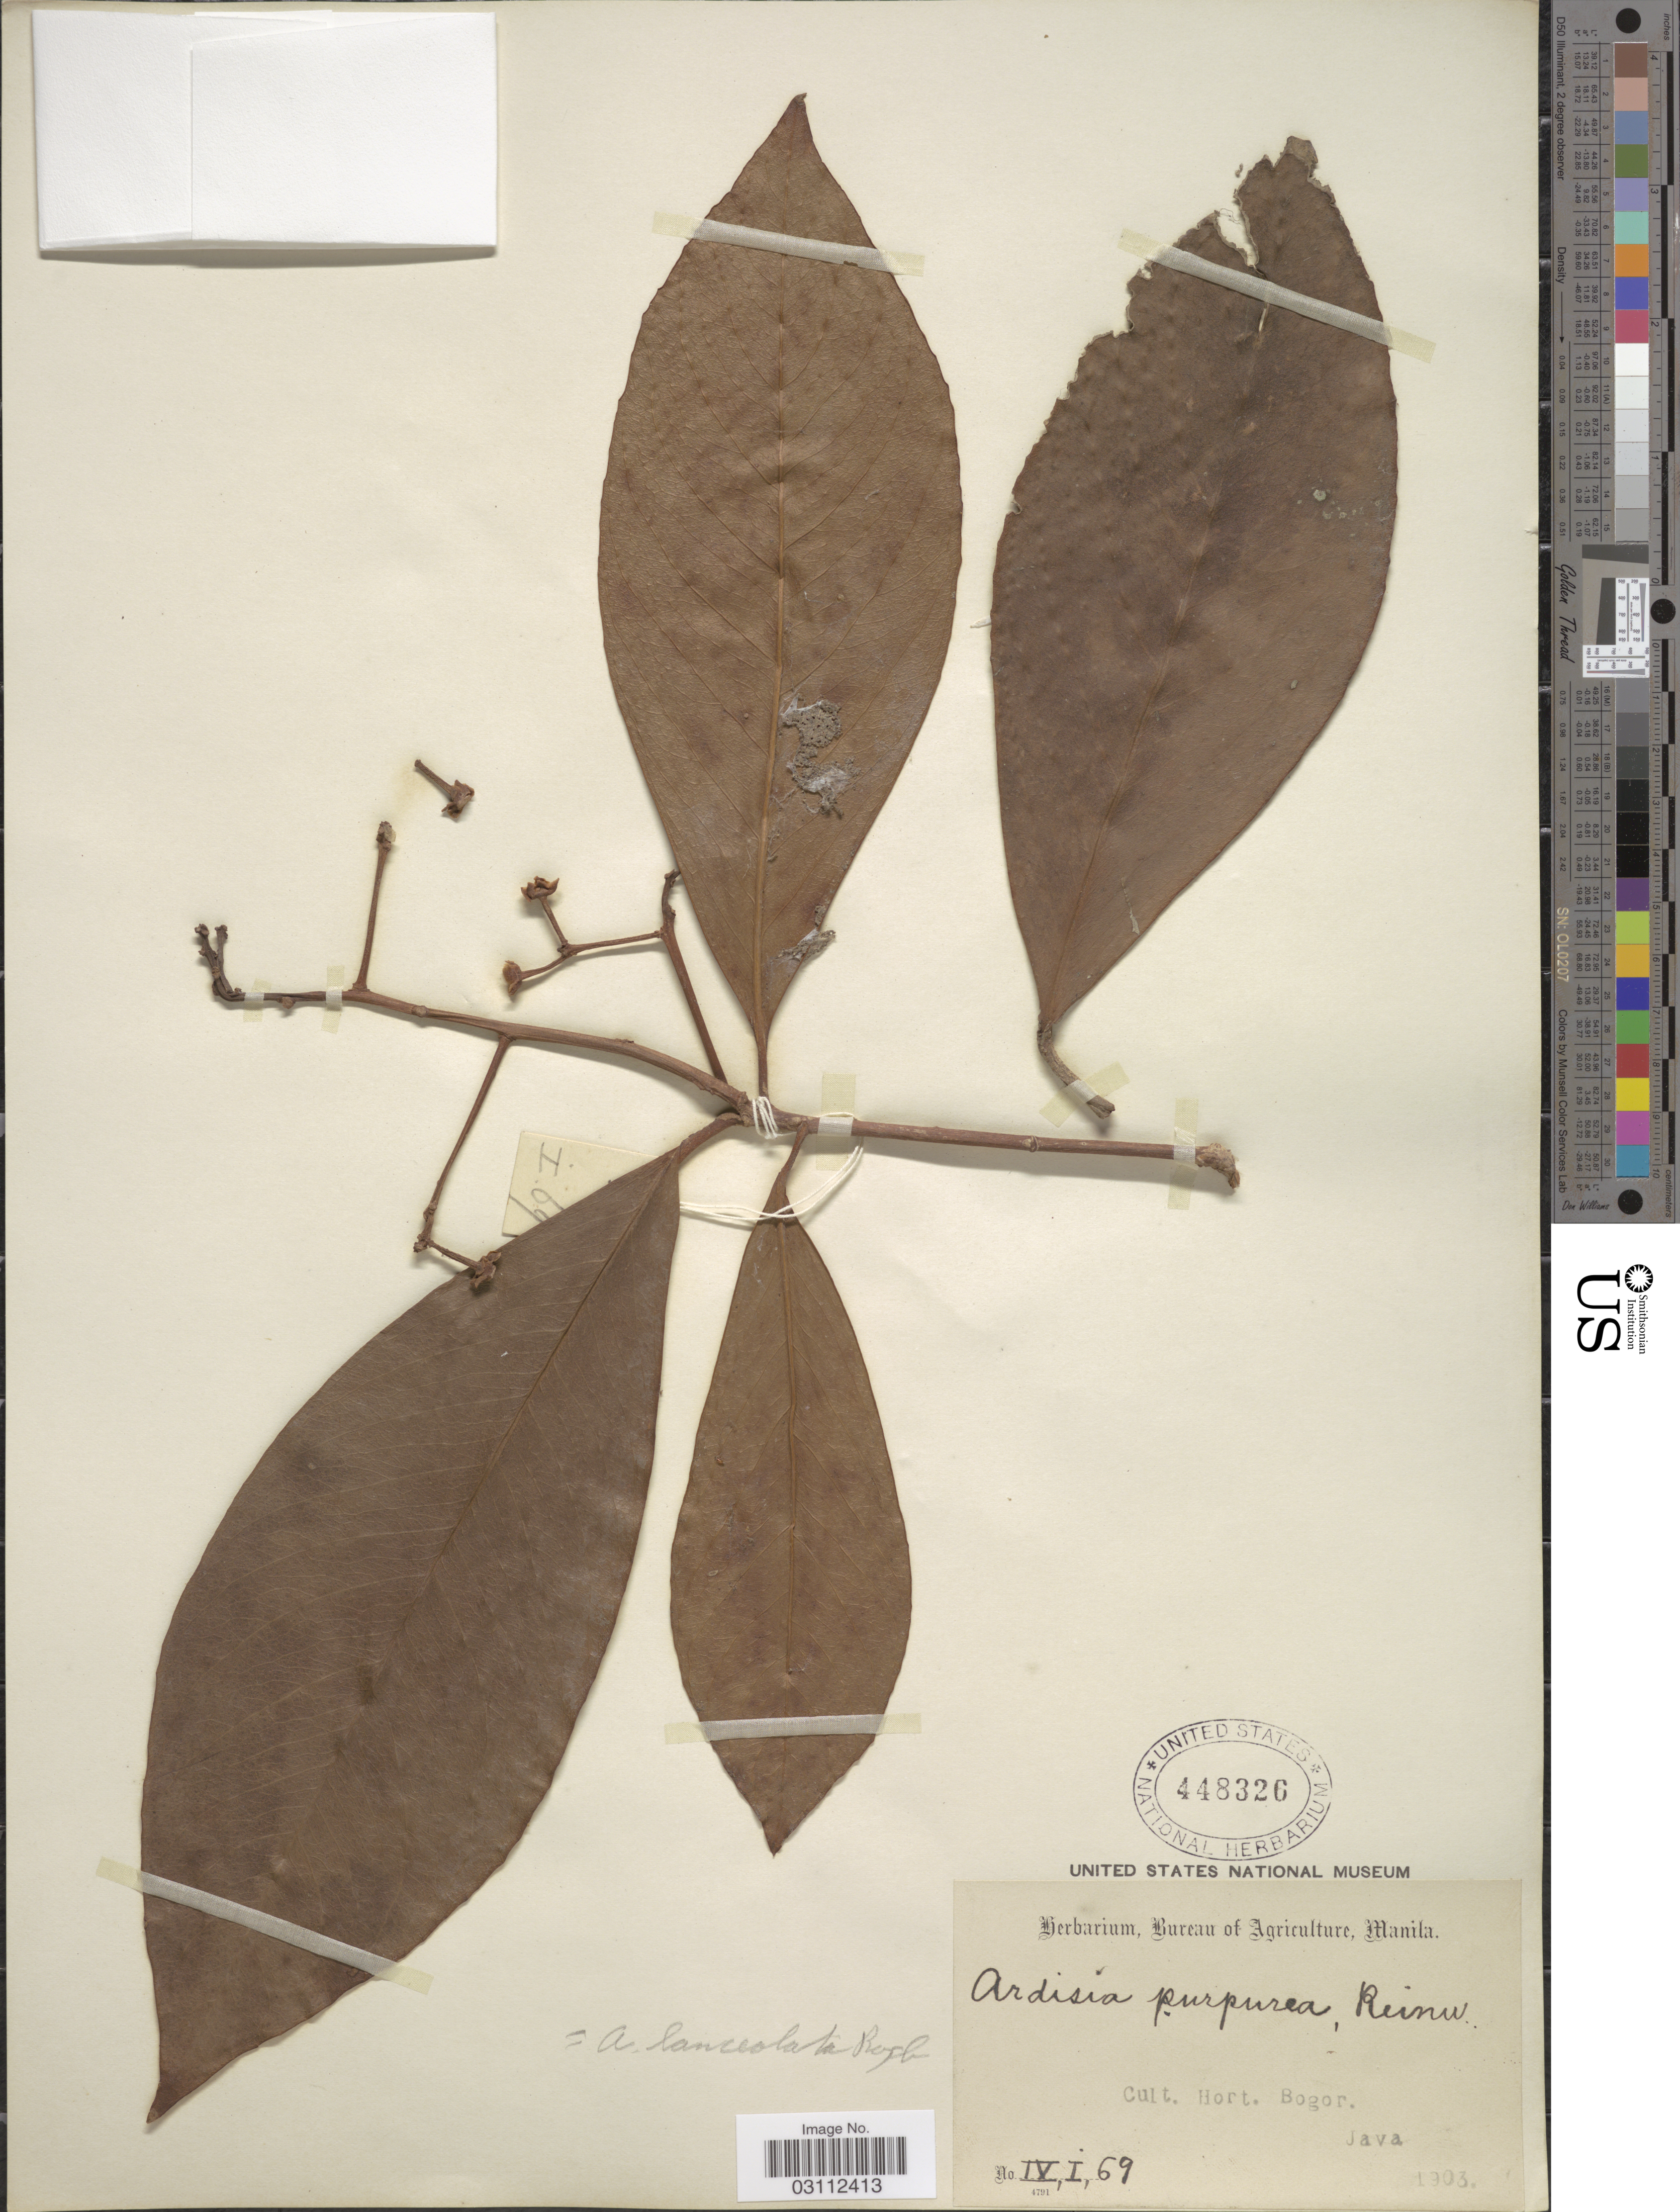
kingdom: Plantae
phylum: Tracheophyta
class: Magnoliopsida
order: Ericales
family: Primulaceae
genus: Ardisia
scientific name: Ardisia lanceolata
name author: Roxb.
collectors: ex Herb. Bur. Agric. Manila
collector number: IV,I,69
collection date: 1903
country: Indonesia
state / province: Java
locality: Cult. Hort. Bogor. Java.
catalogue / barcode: US 448326